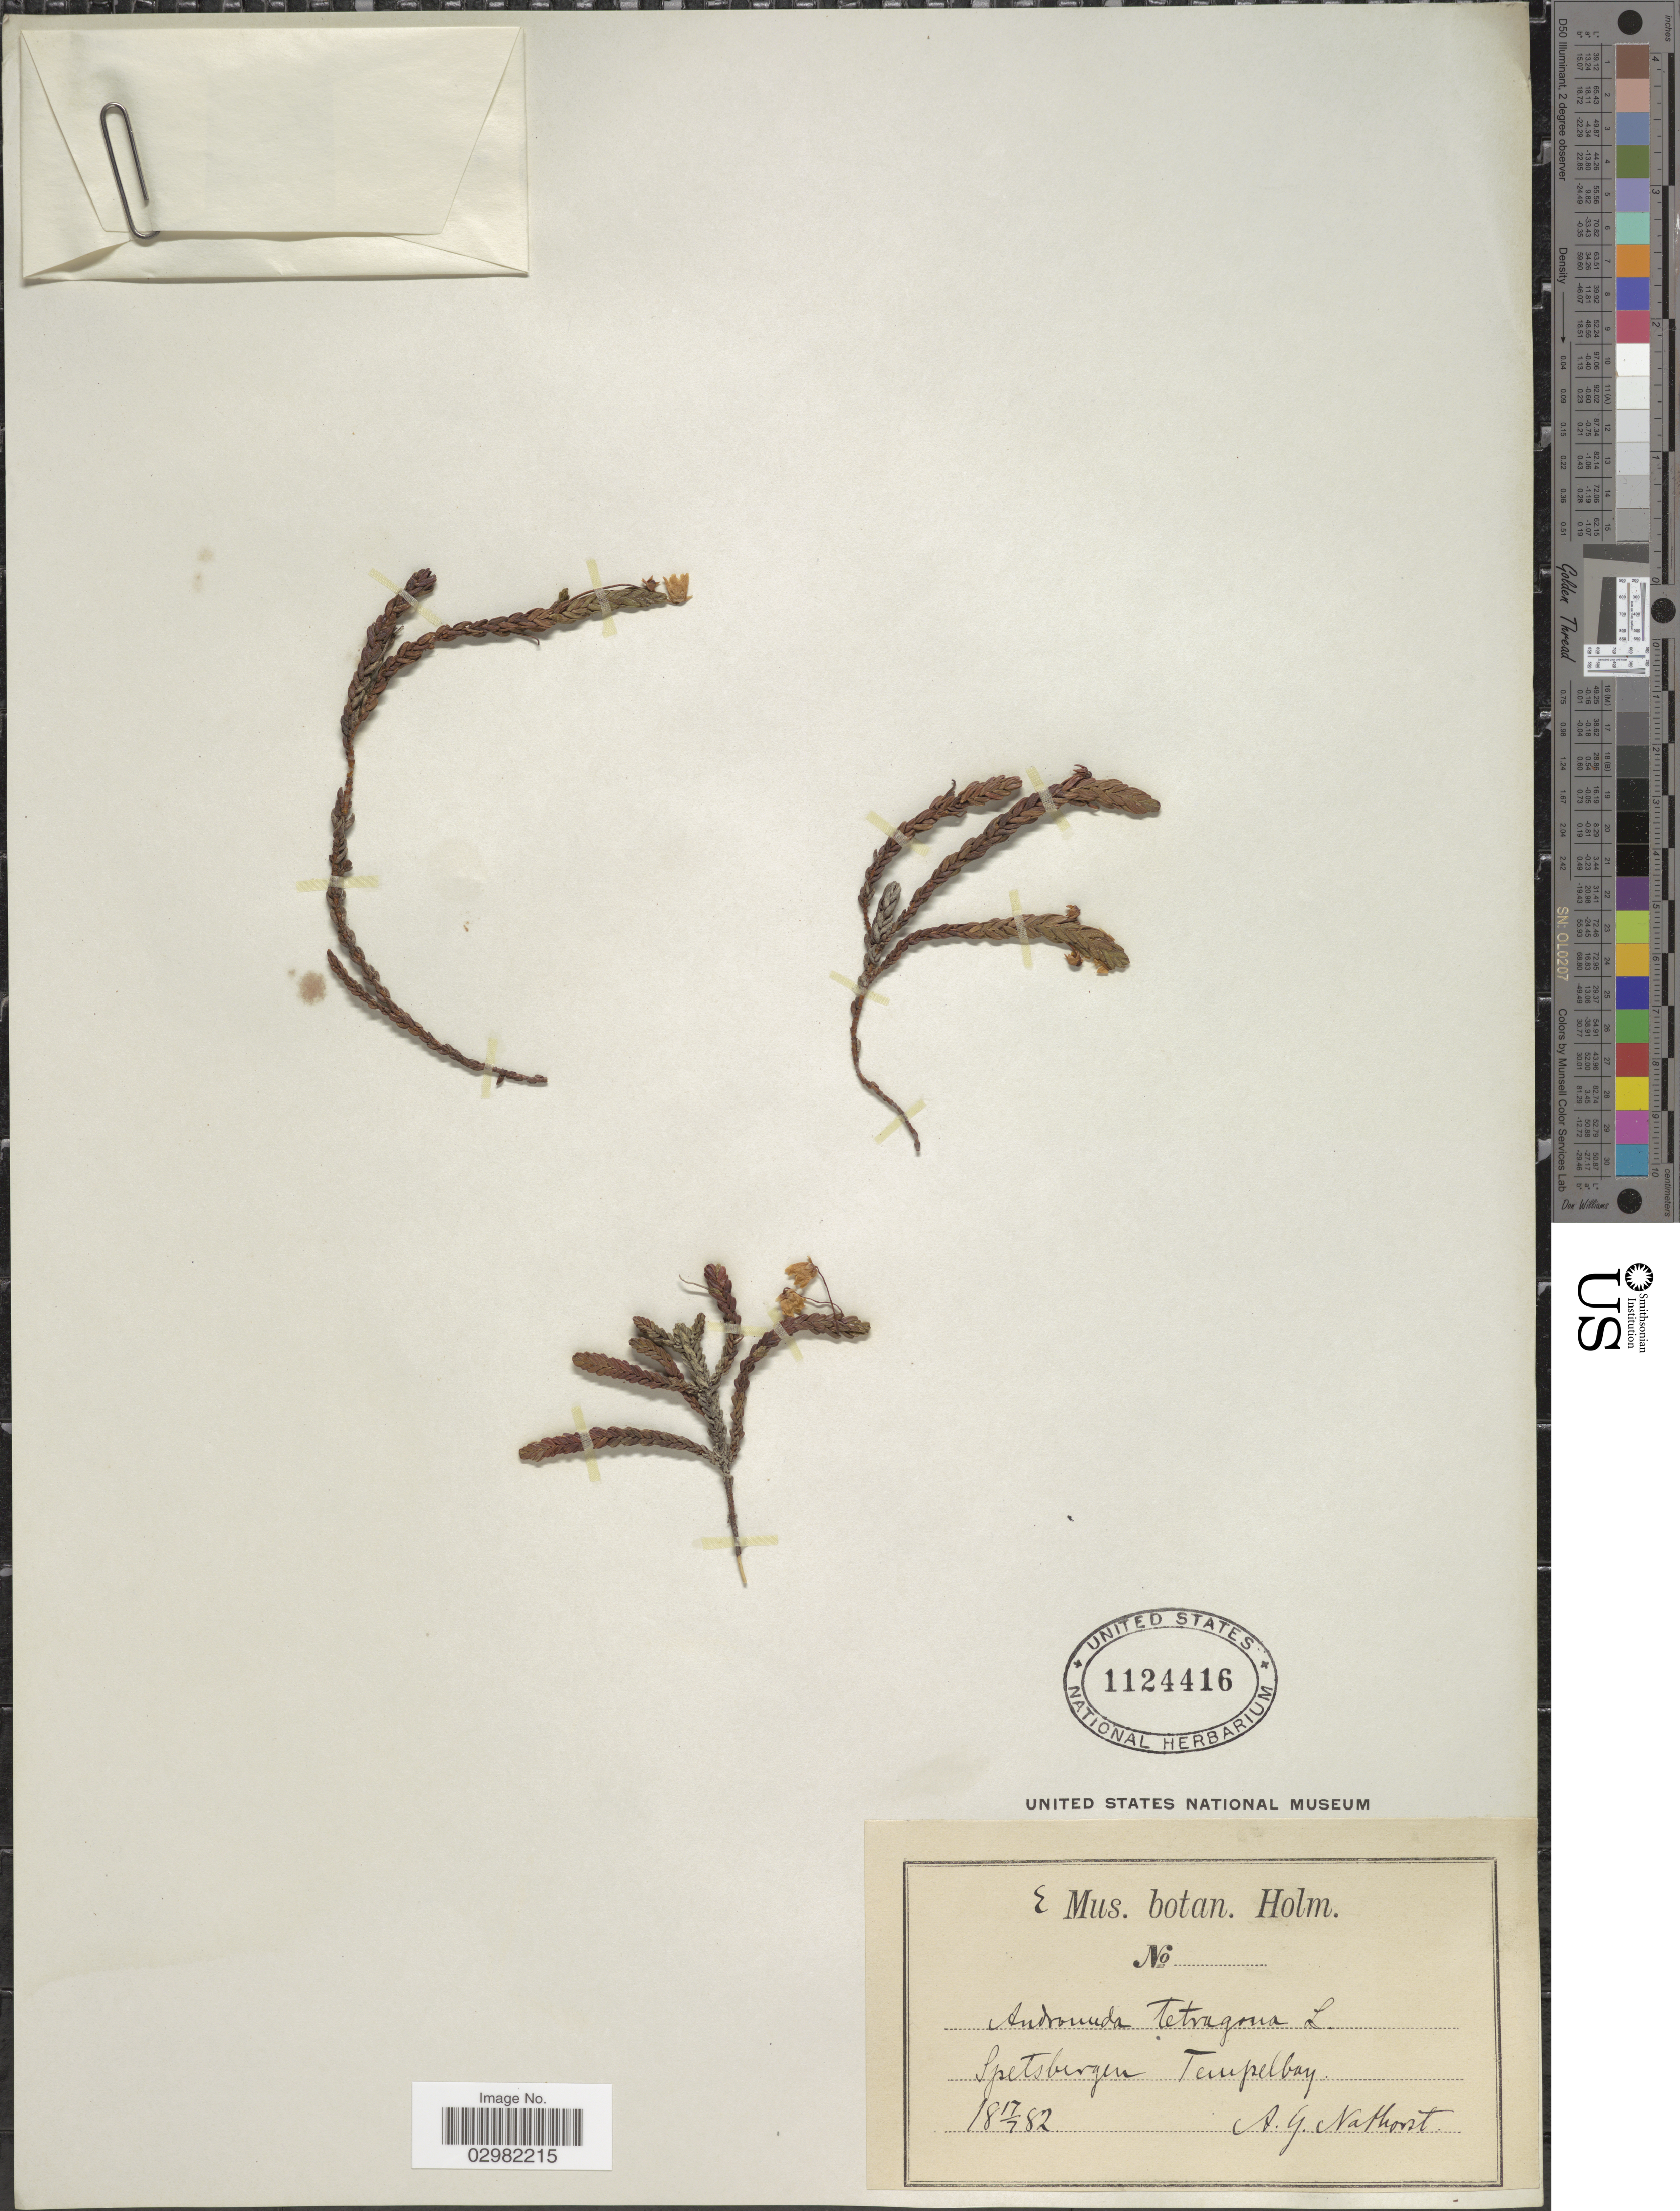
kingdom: Plantae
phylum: Tracheophyta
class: Magnoliopsida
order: Ericales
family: Ericaceae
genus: Cassiope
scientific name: Cassiope tetragona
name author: (L.) D. Don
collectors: A. Nathorst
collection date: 1882-07-17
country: Norway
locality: Spetsbergen, Tempelbay.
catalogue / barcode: US 1124416